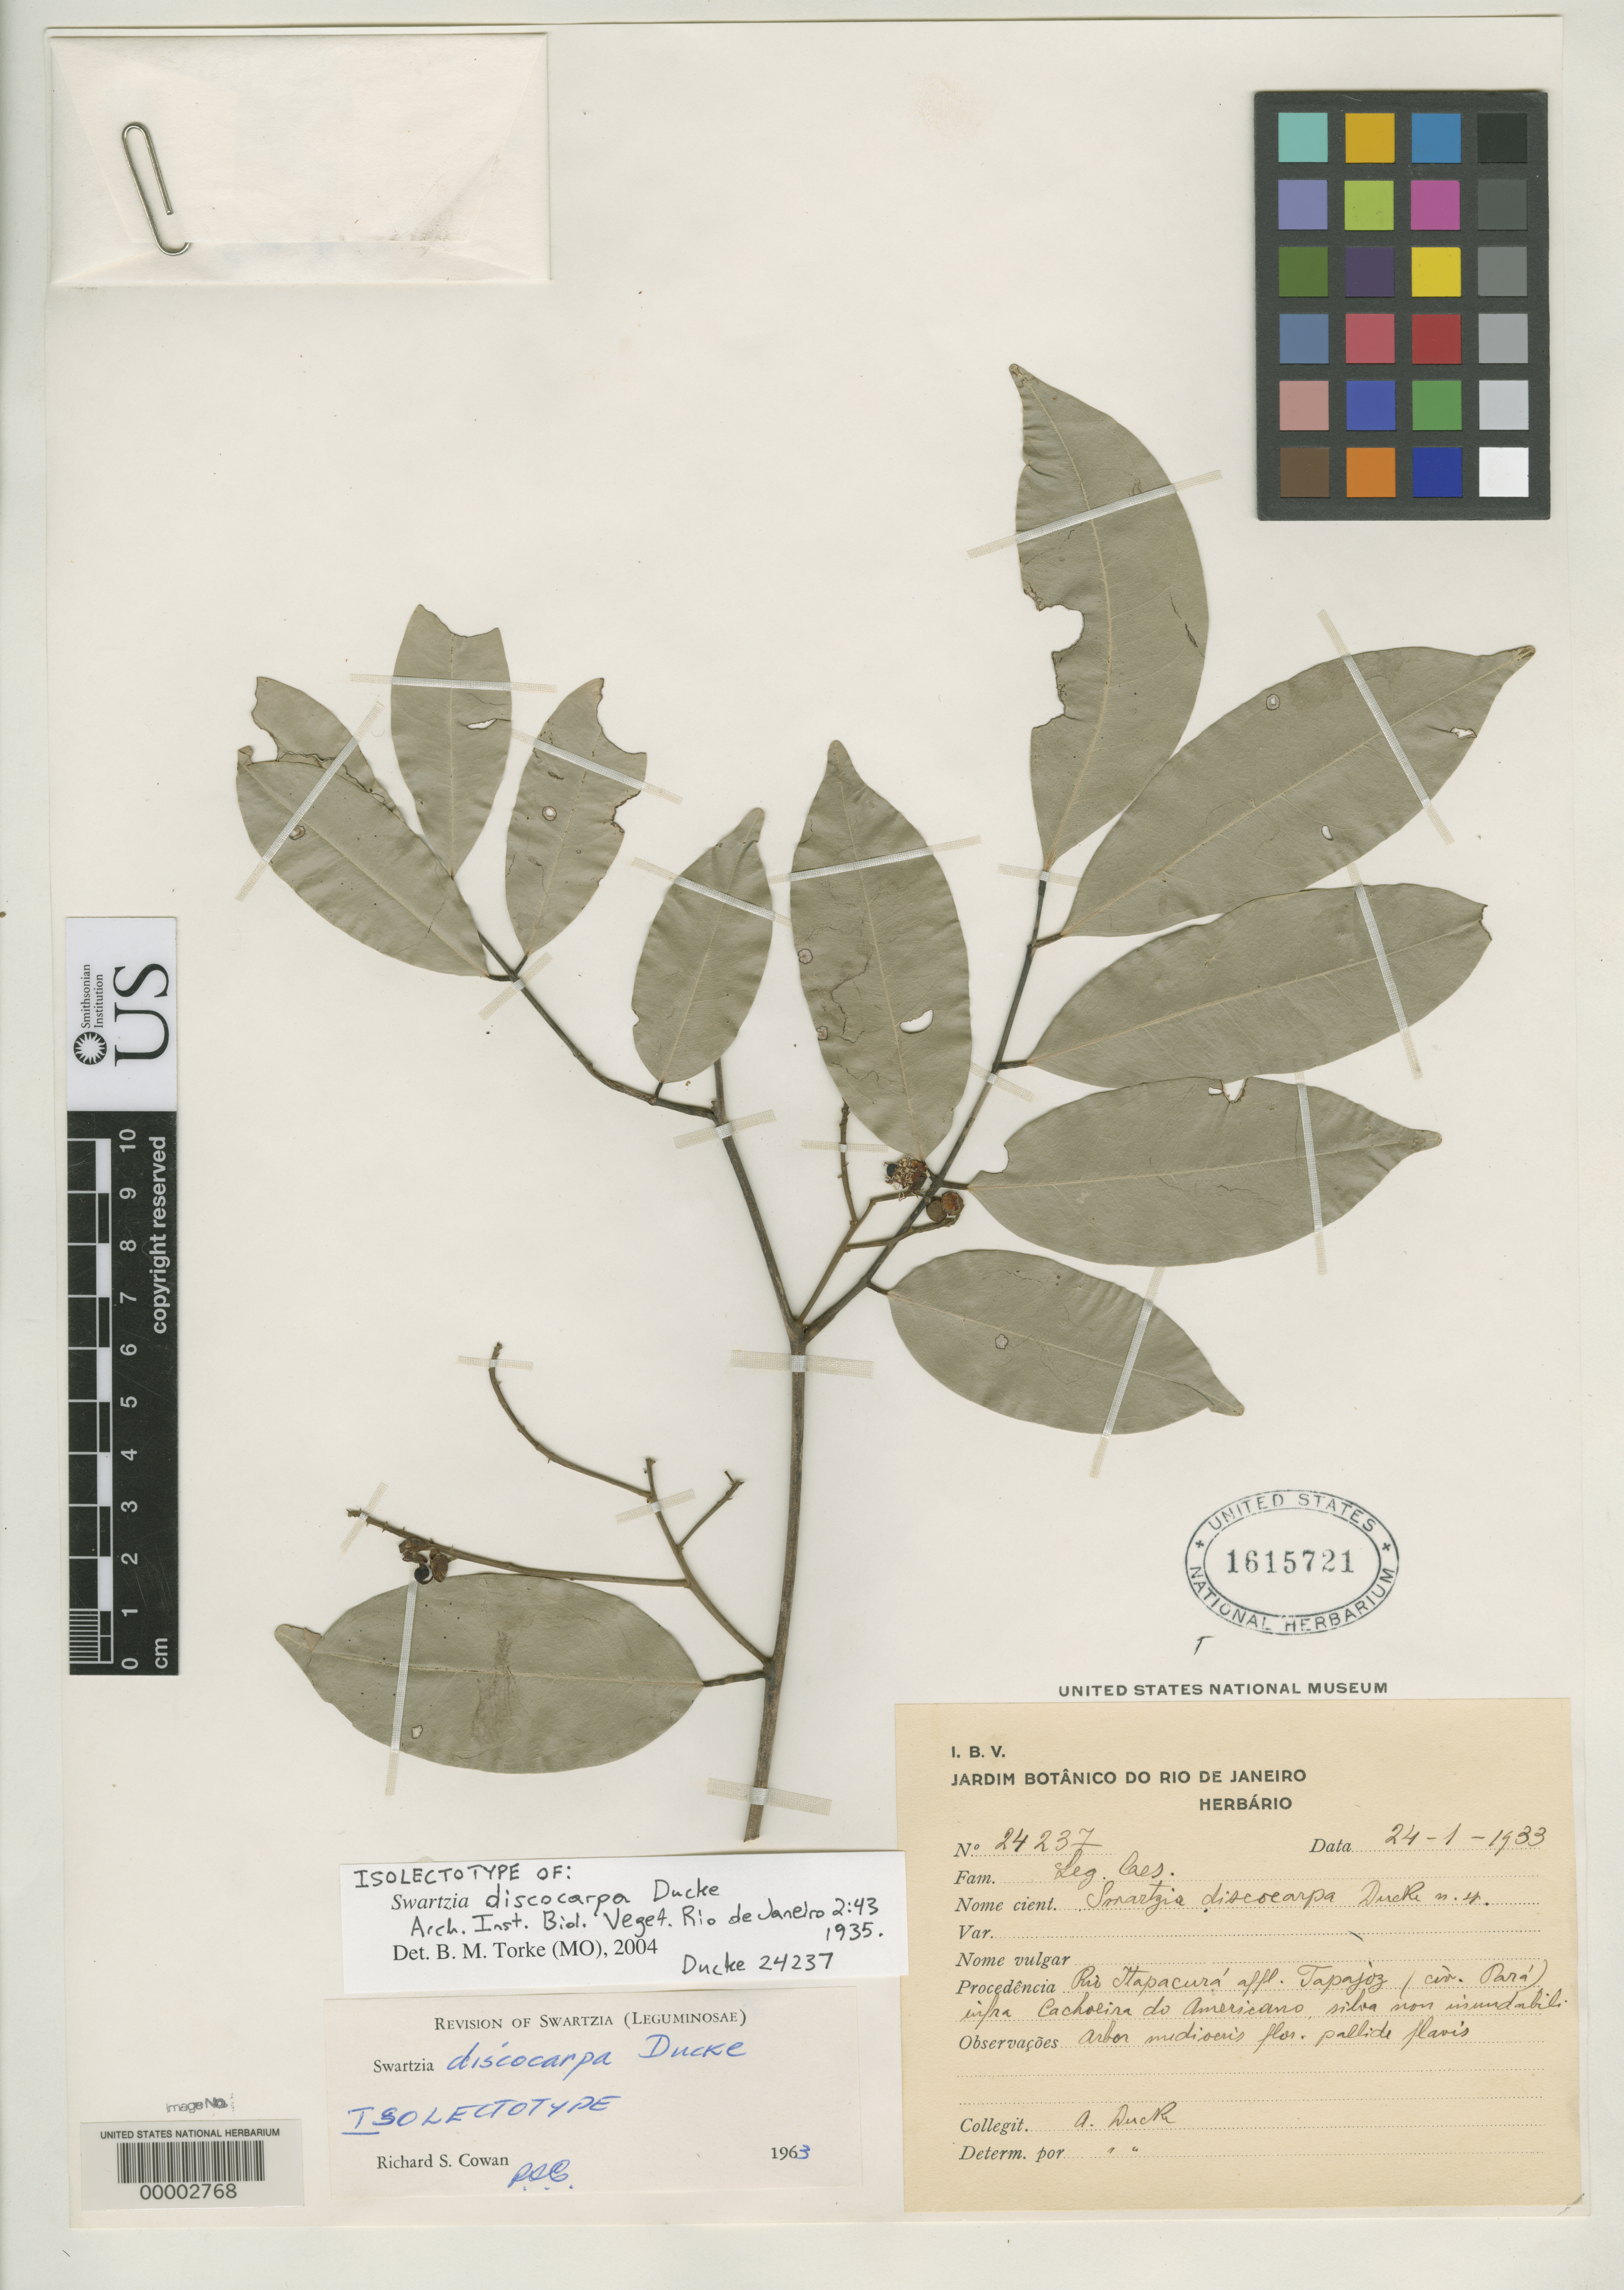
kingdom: Plantae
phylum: Tracheophyta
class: Magnoliopsida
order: Fabales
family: Fabaceae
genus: Swartzia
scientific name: Swartzia discocarpa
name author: Ducke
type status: Isolectotype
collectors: A. Ducke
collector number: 24237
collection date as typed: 24 Jan 1933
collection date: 1933-01-24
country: Brazil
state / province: Pará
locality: Rios Itapacurá affl. Tapajoz (civ. Pará) infra Cachoeira do Americano, silva non inundabili.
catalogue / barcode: US 1615721